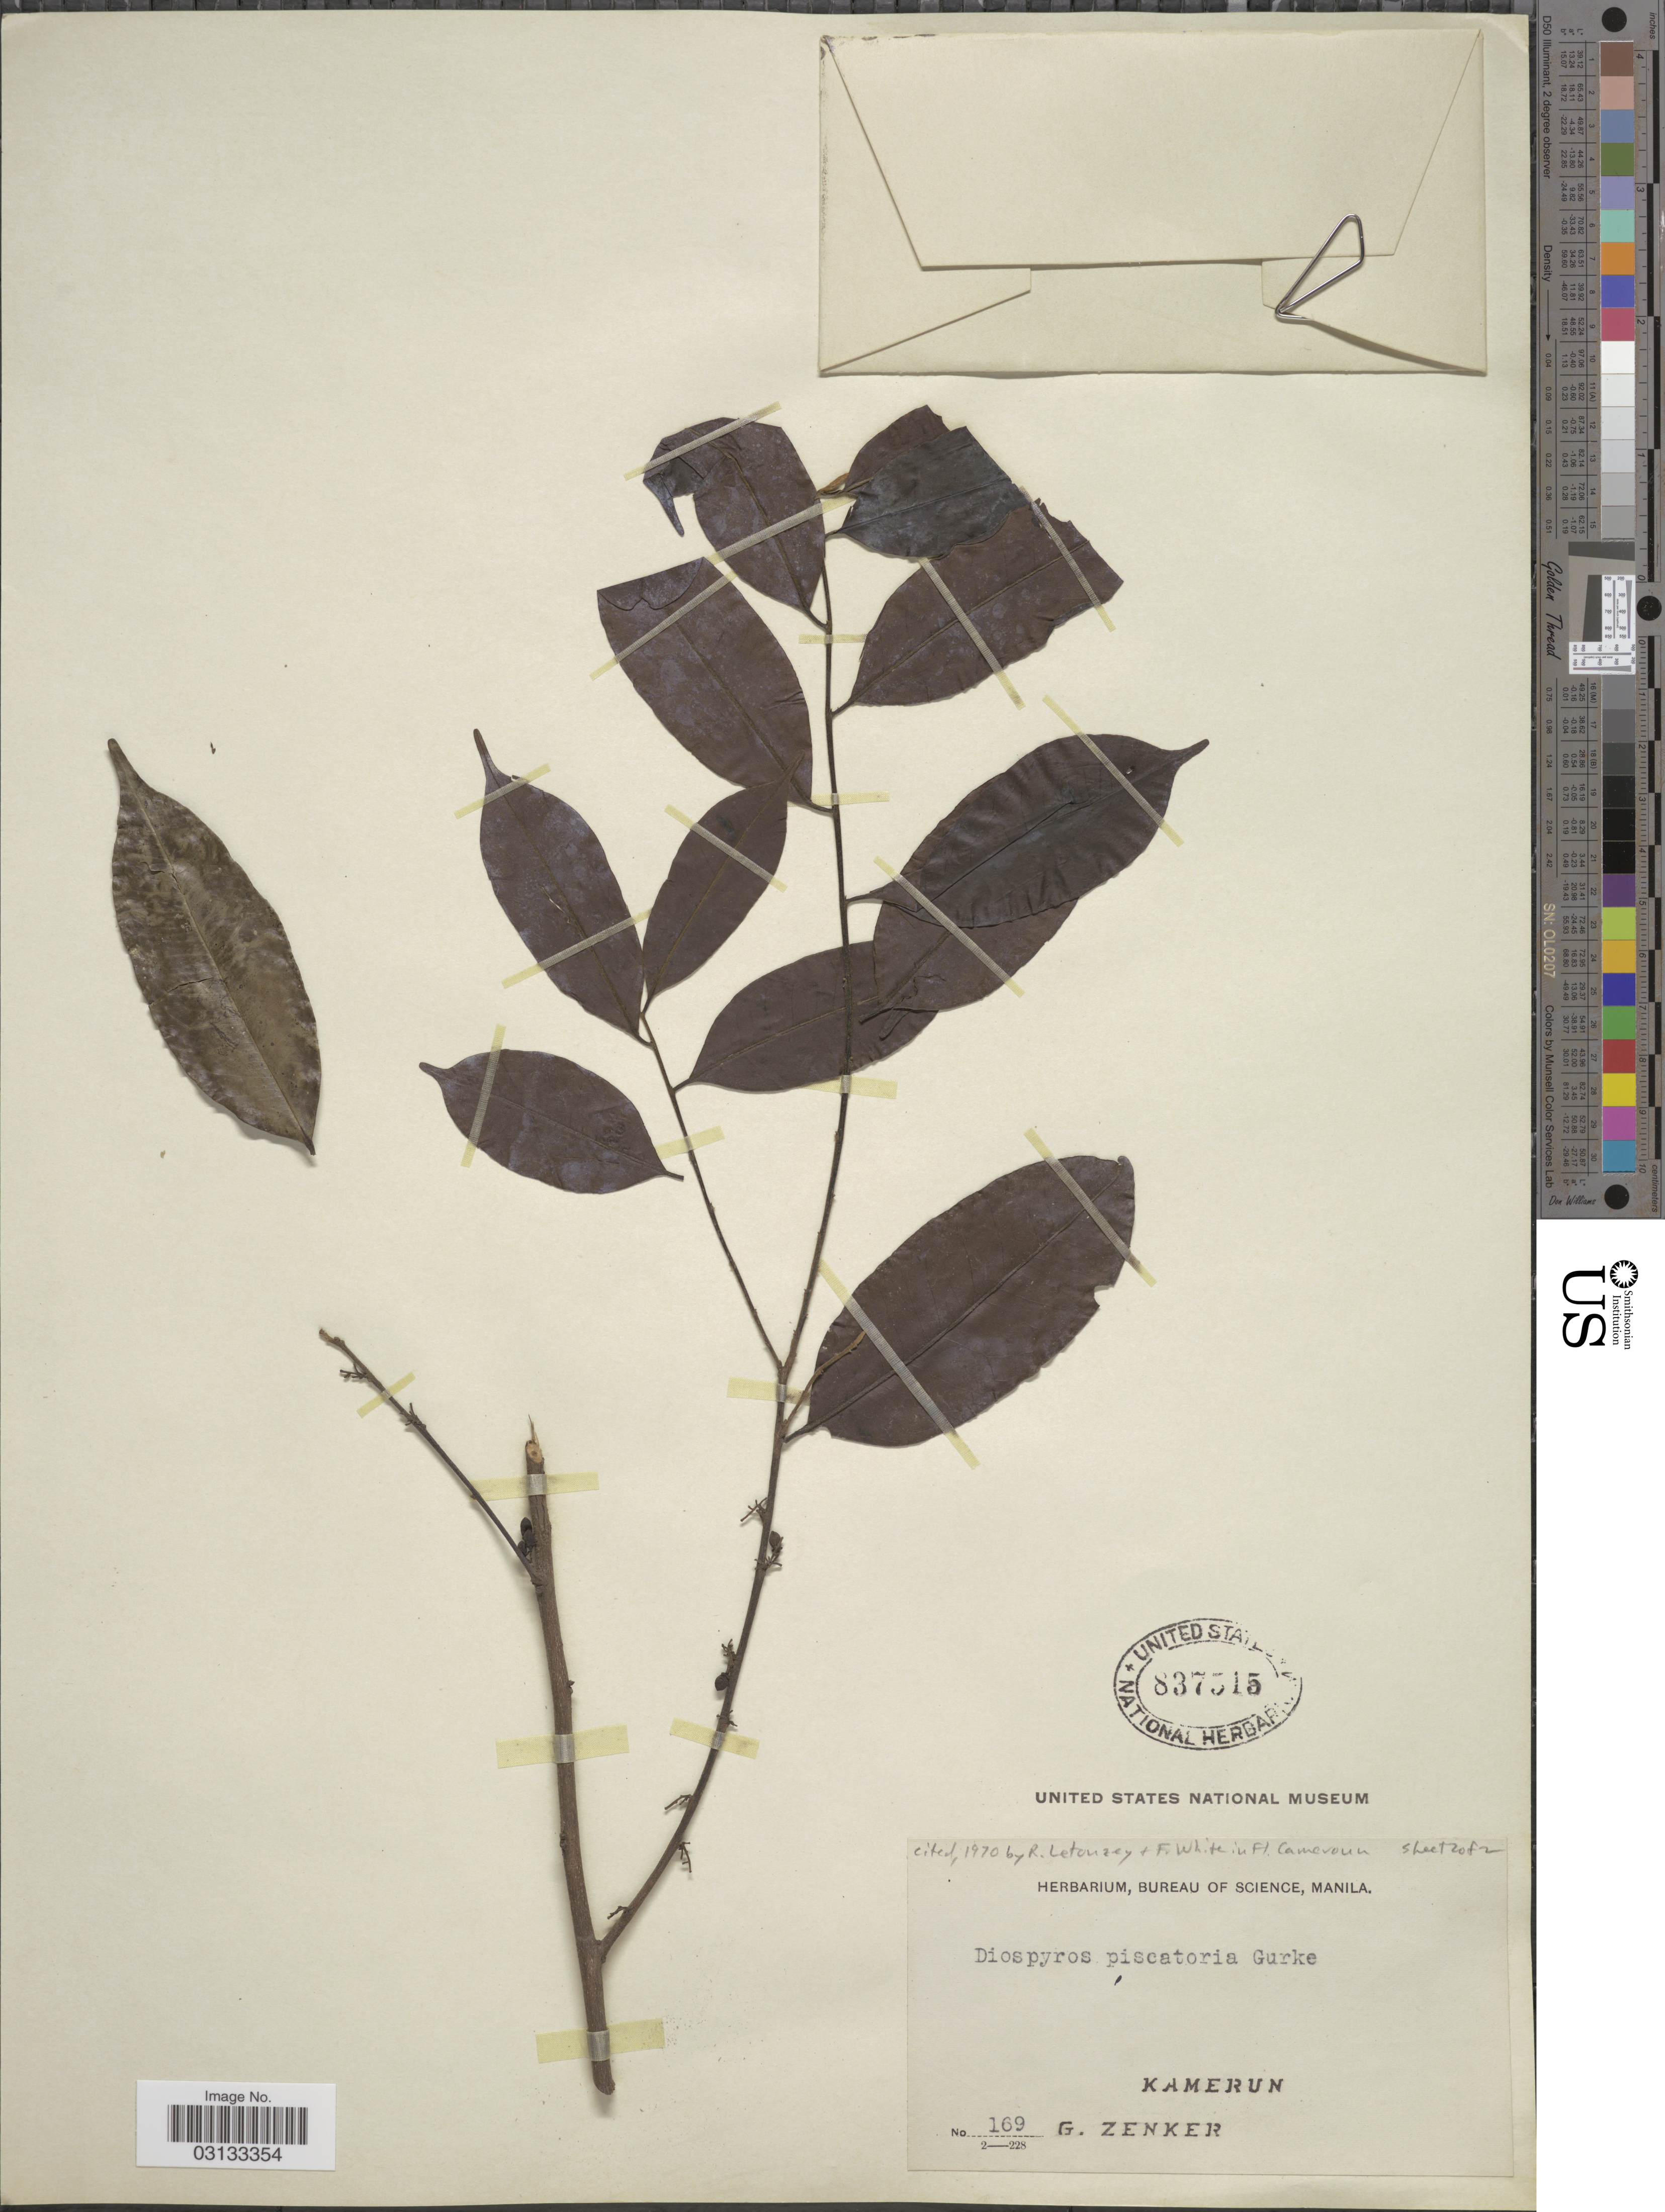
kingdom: Plantae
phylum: Tracheophyta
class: Magnoliopsida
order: Ericales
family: Ebenaceae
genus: Diospyros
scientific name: Diospyros piscatoria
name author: Gürke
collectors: G. A. Zenker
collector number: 169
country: Cameroon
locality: Kamerun.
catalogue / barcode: US 837515